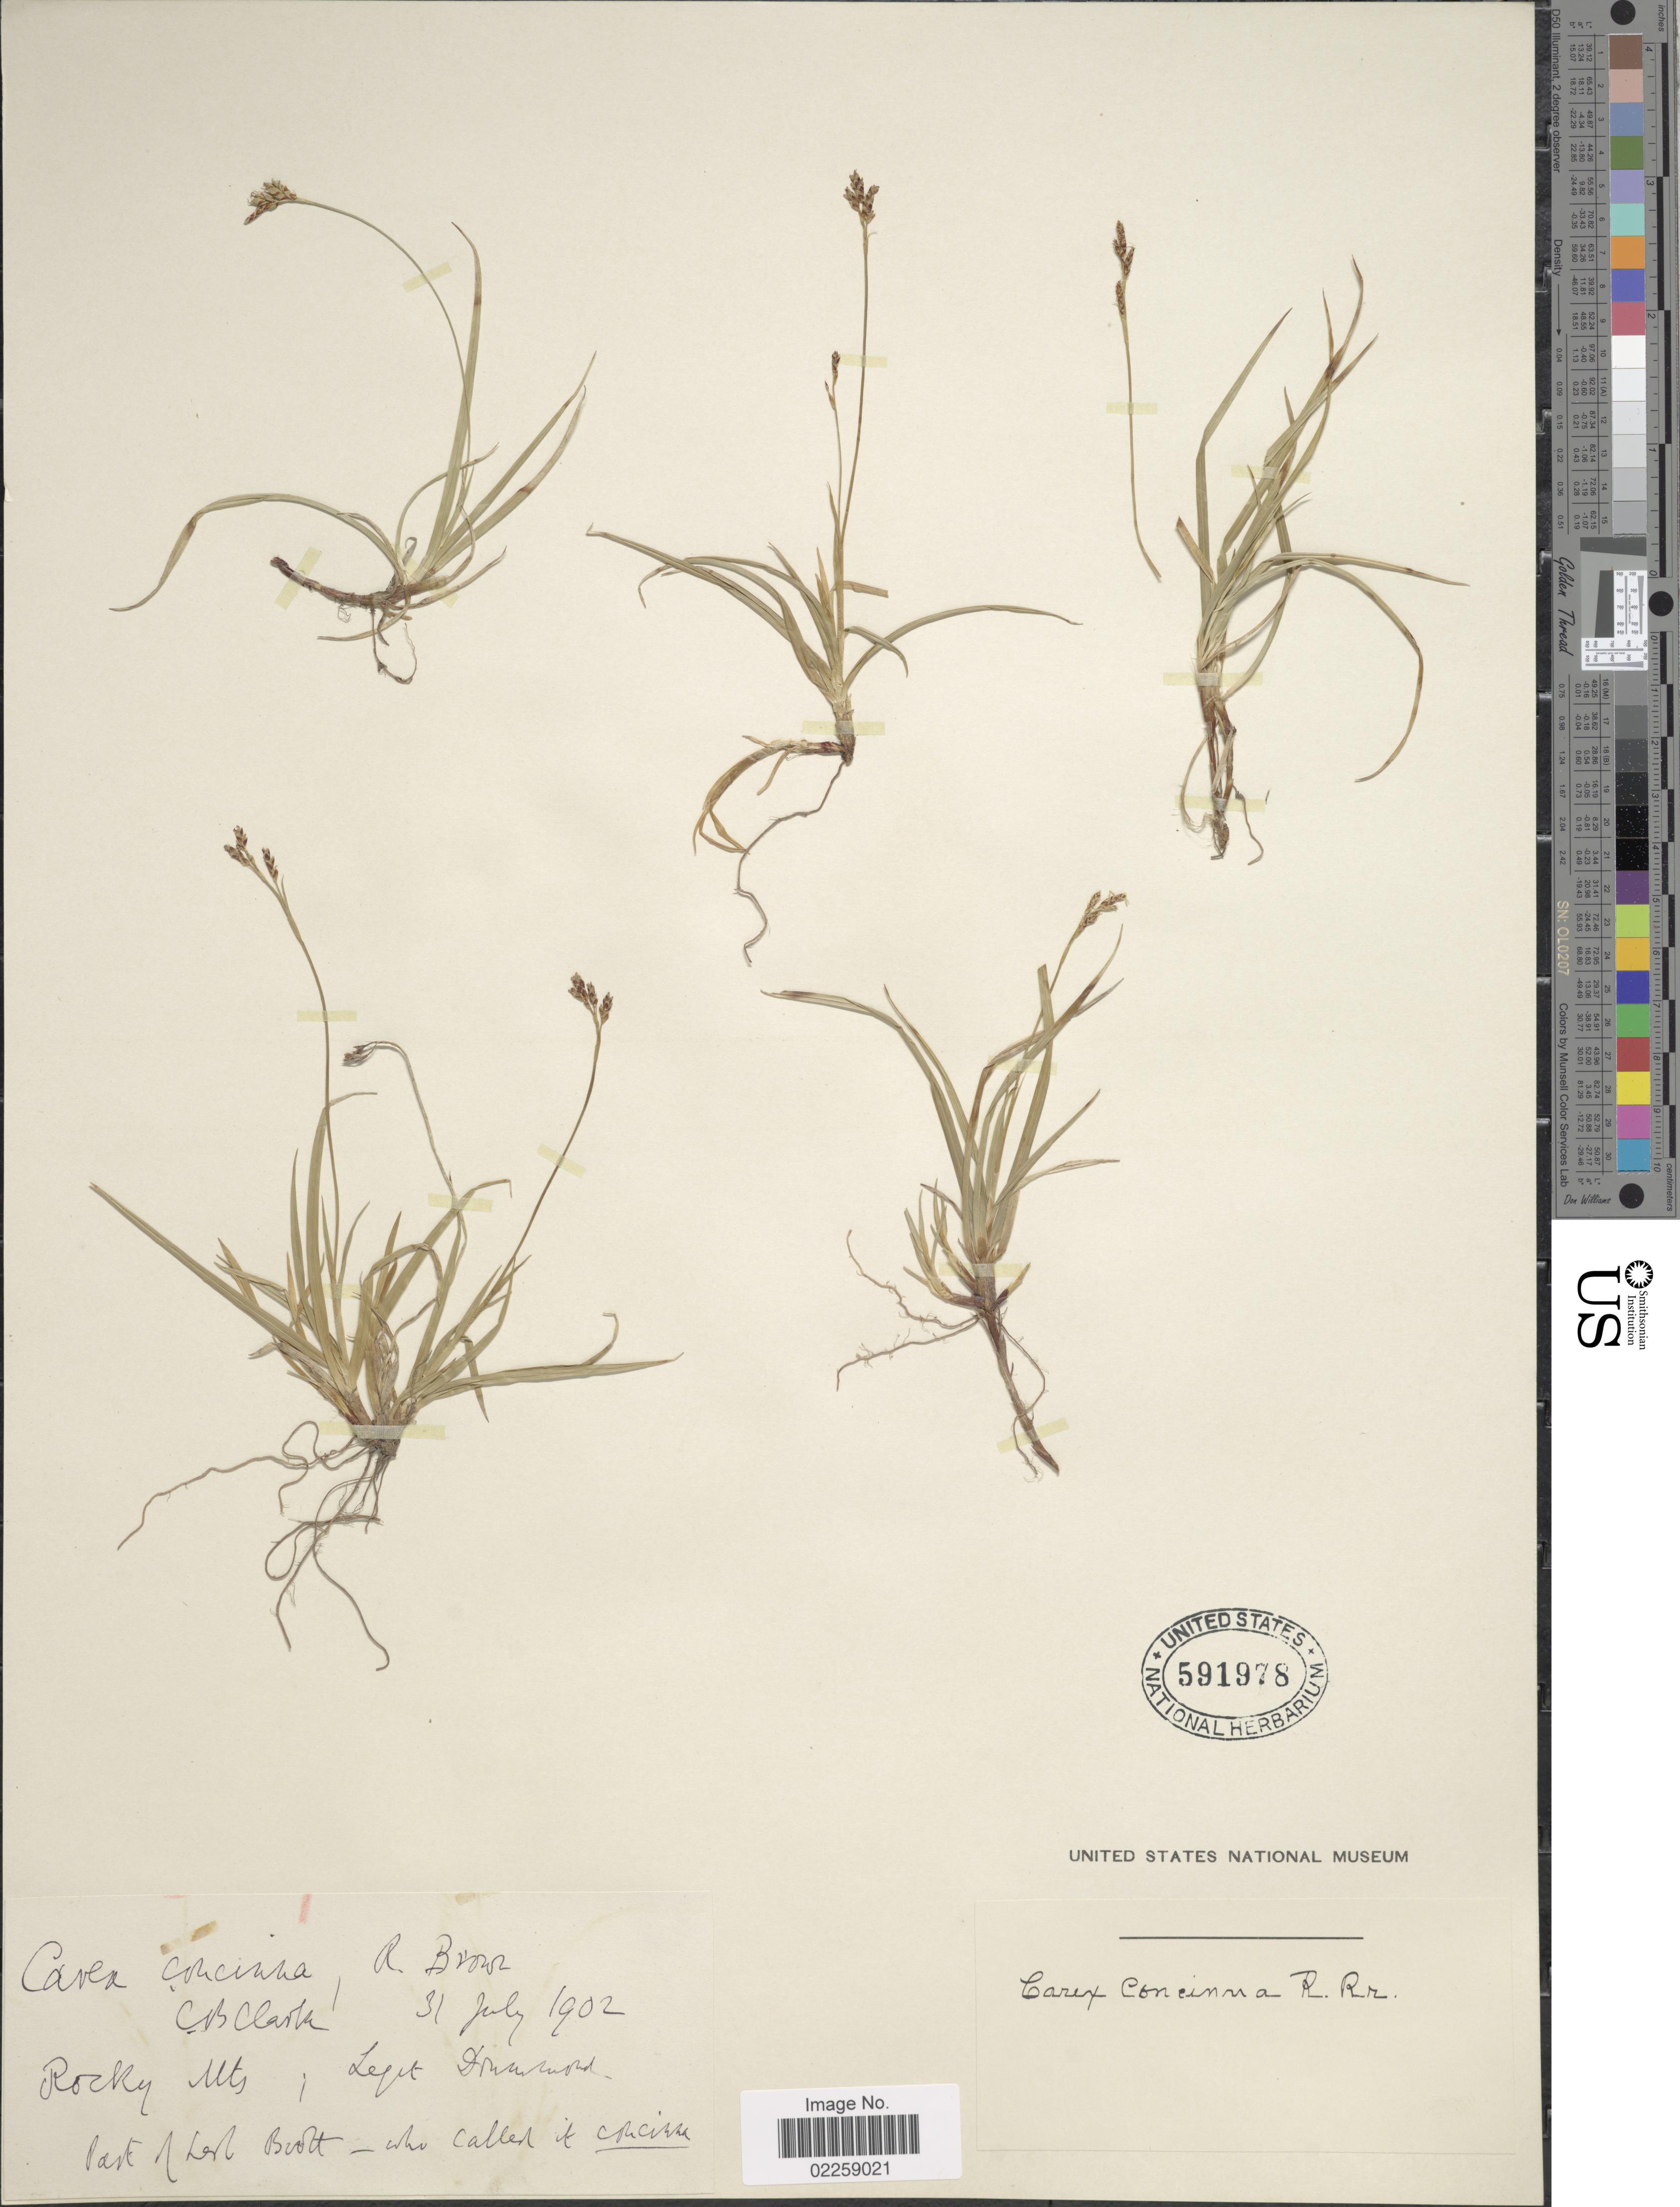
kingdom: Plantae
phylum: Tracheophyta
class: Liliopsida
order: Poales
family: Cyperaceae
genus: Carex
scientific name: Carex concinna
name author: R. Br.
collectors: -. Drummond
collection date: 1902-07-31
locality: Rocky Mts.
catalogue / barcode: US 591978